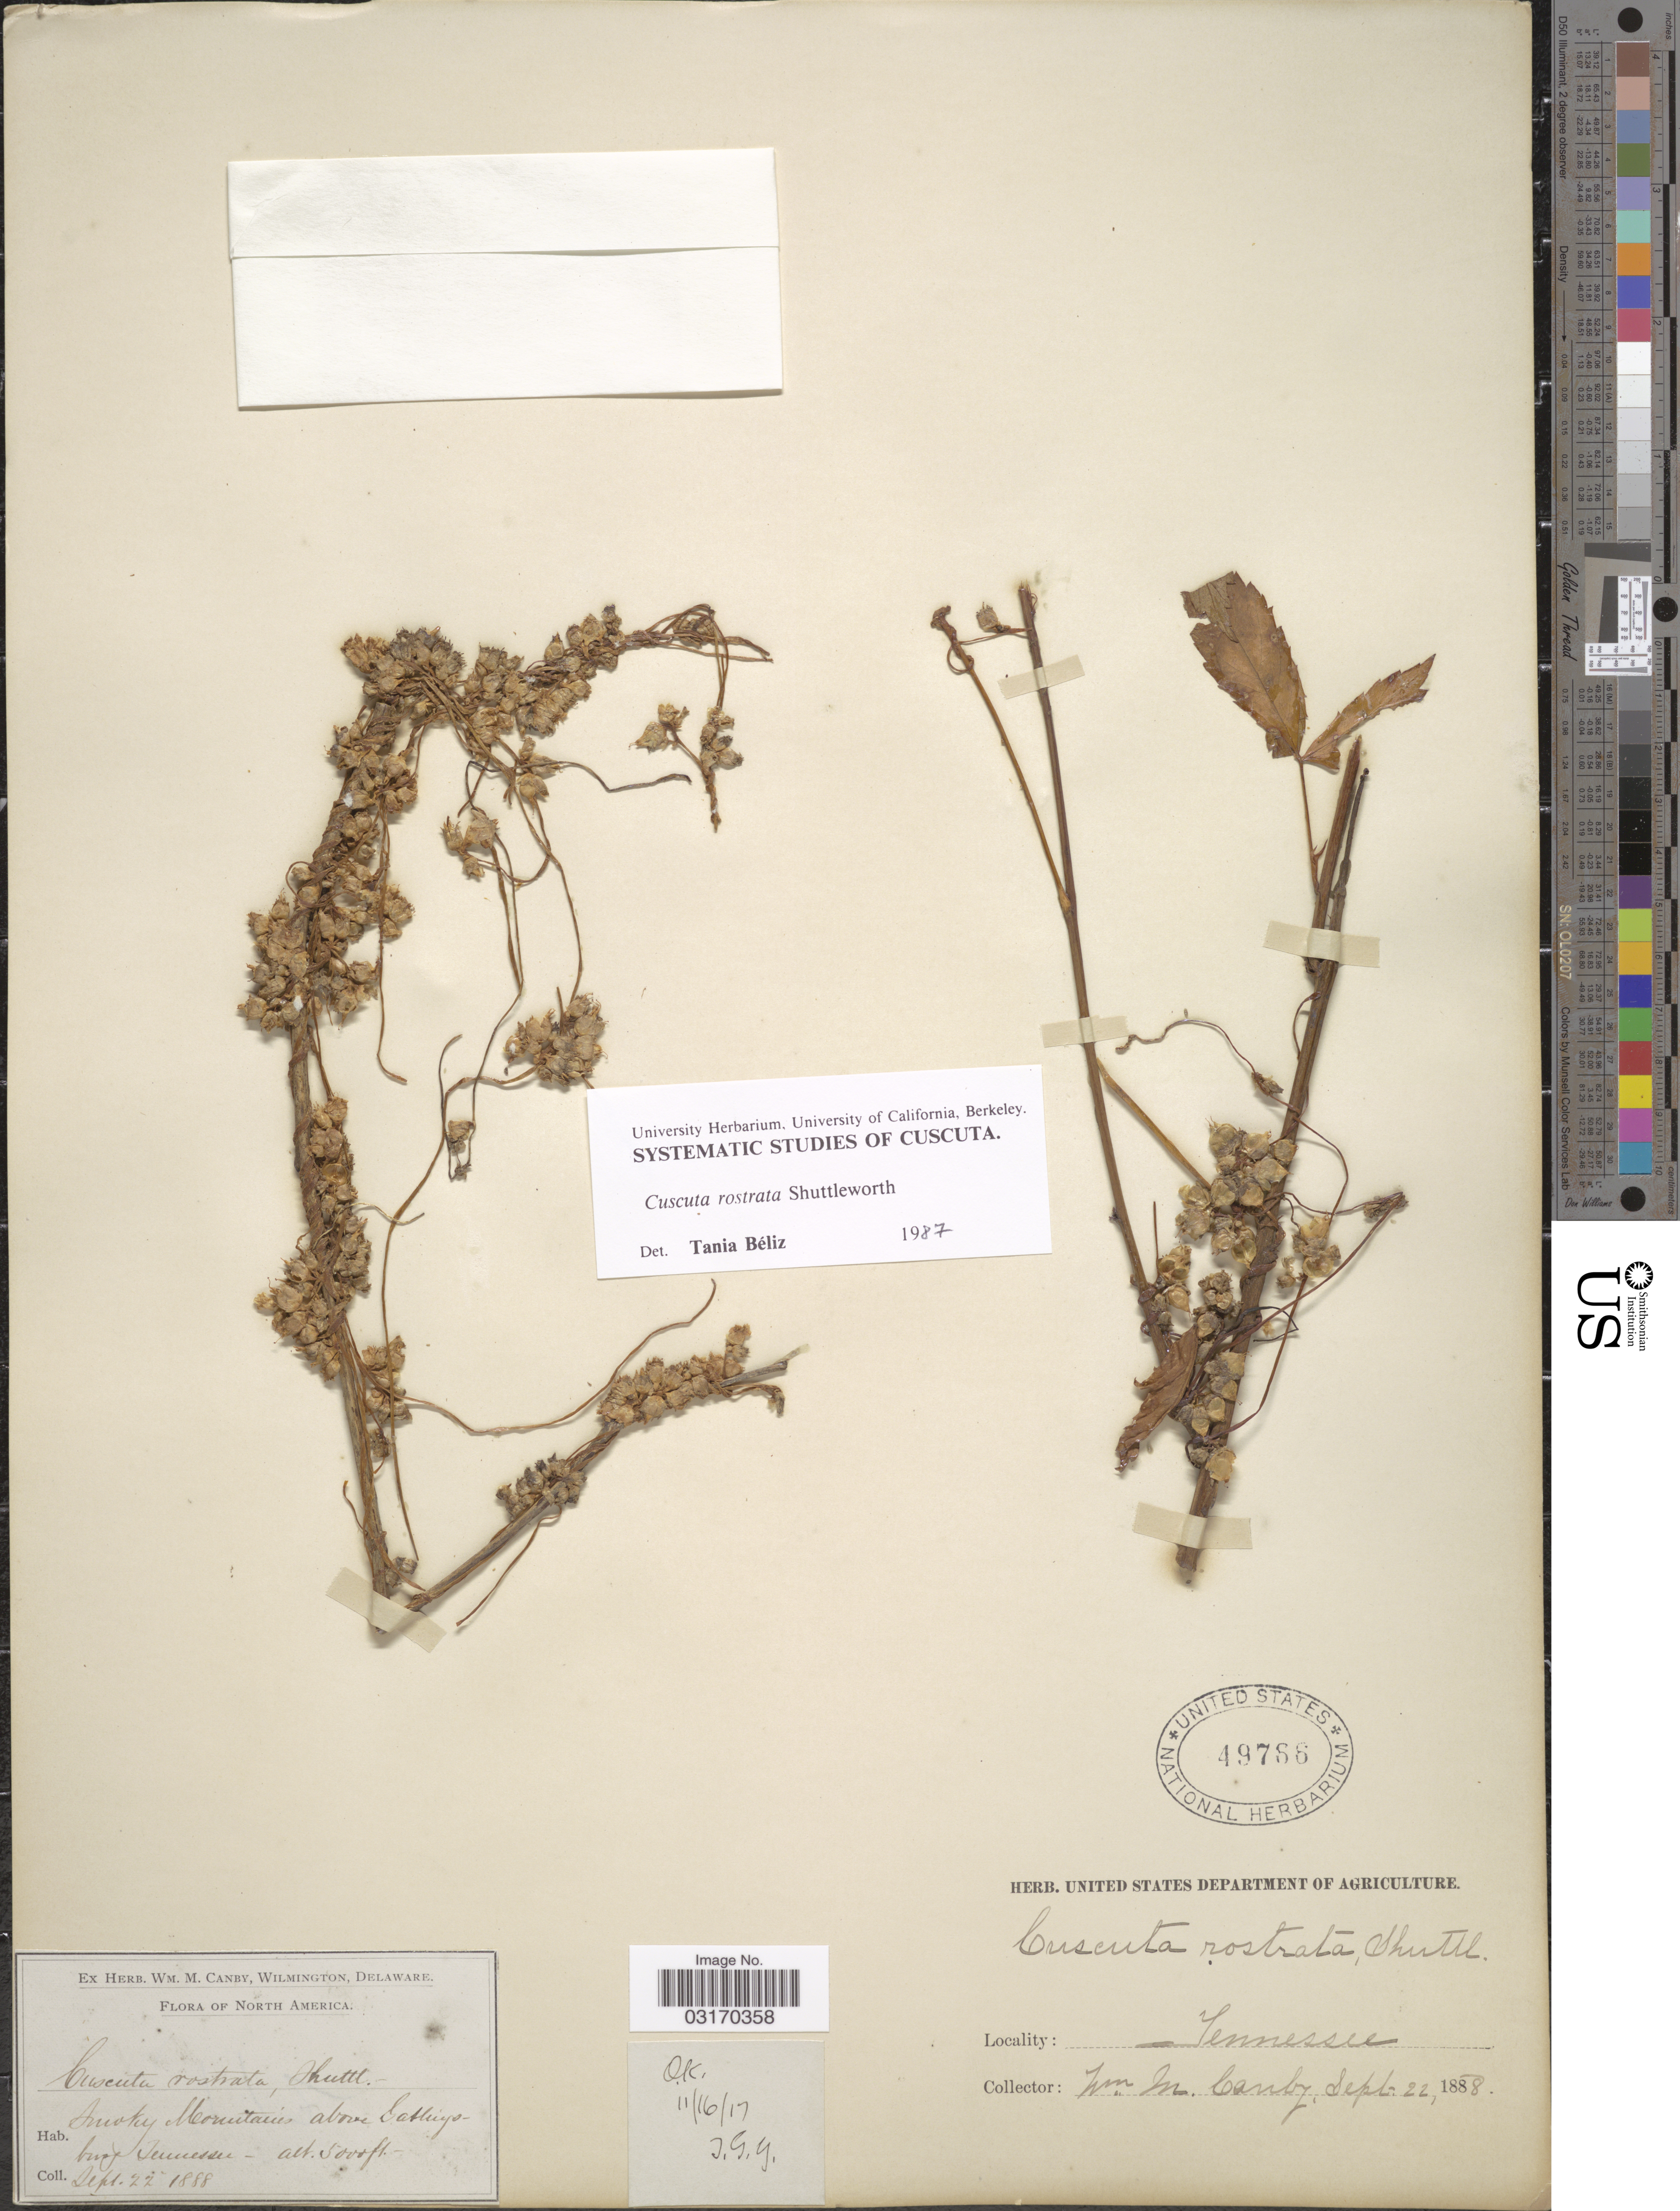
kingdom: Plantae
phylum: Tracheophyta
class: Magnoliopsida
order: Solanales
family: Convolvulaceae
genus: Cuscuta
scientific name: Cuscuta rostrata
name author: Shuttlew. ex Engelm. & A. Gray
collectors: W. M. Canby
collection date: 1888-09-22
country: United States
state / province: Tennessee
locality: Smoky Mountains above Gatlinburg.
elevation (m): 1524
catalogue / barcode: US 49766